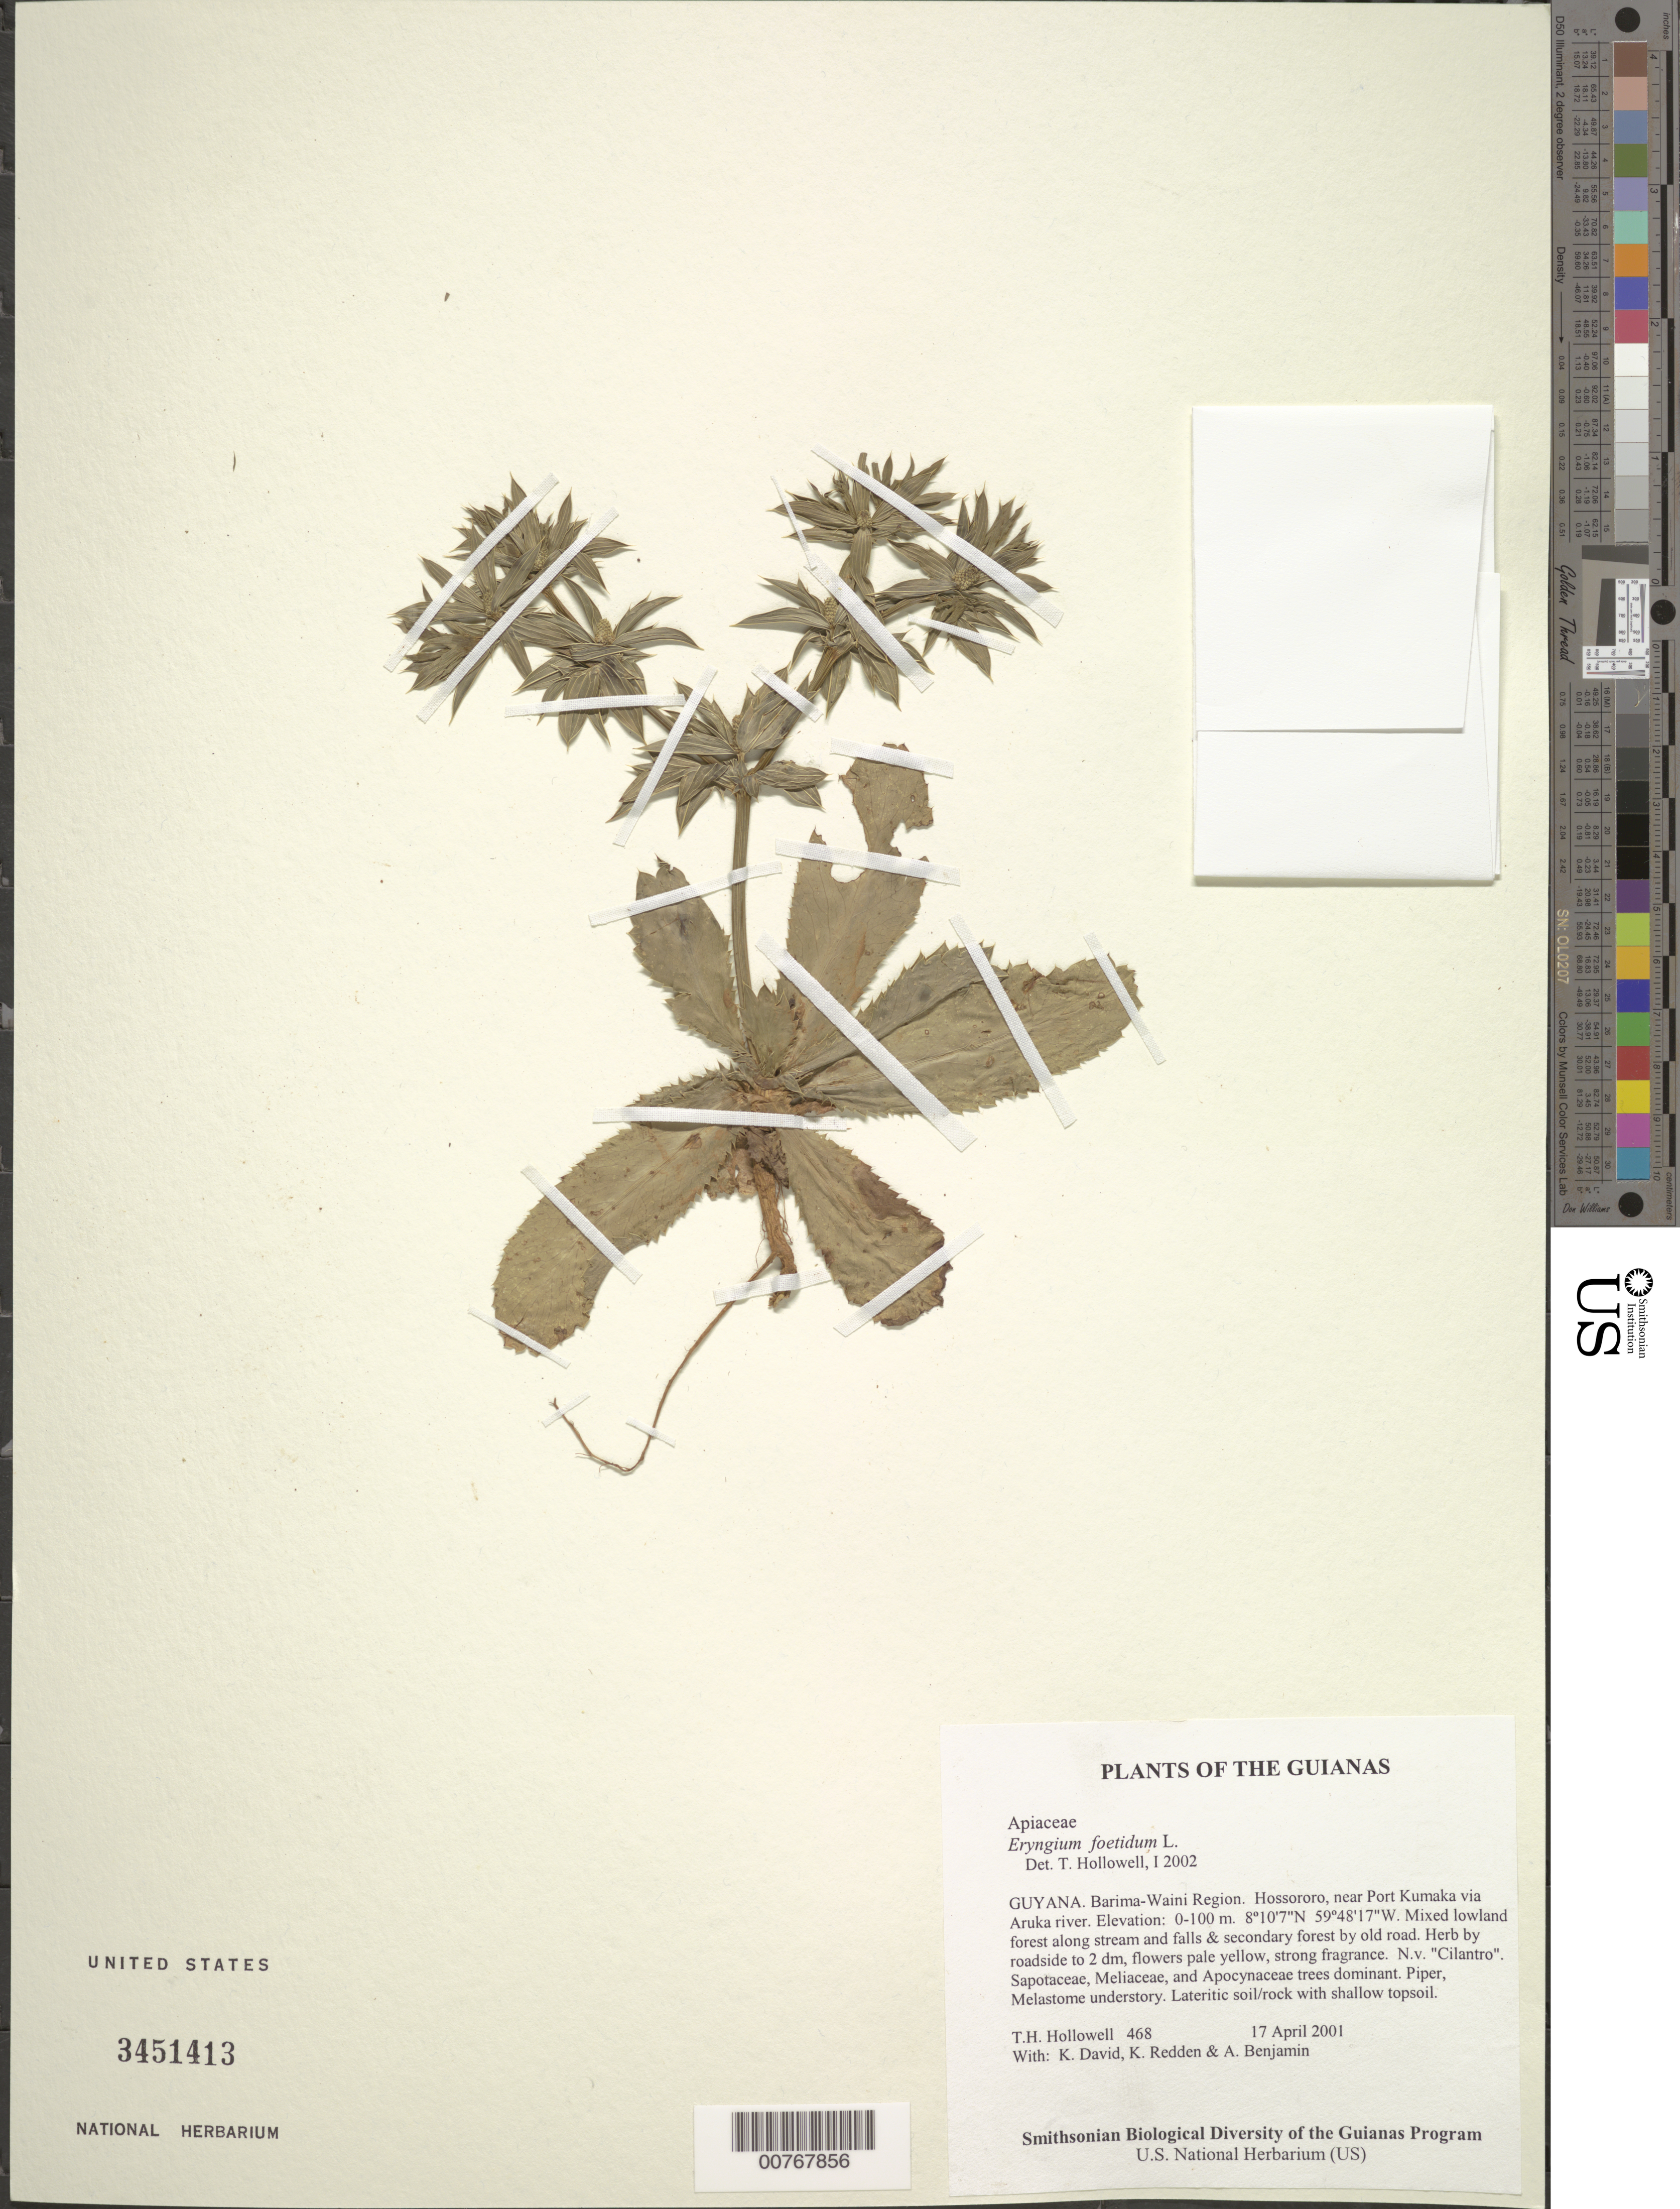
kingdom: Plantae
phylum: Tracheophyta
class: Magnoliopsida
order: Apiales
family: Apiaceae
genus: Eryngium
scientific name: Eryngium foetidum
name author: L.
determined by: Hollowell, T. H., (BOT), Smithsonian Institution - National Museum of Natural History (UNITED STATES)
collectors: T. Hollowell, K. David, K. M. Redden & A. Benjamin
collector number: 468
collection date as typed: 17 April 2001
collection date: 2001-04-17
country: Guyana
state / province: Barima-Waini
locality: Hossororo, near Port Kumaka via Aruka river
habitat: Mixed lowland forest along stream and falls & secondary forest by old road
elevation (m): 0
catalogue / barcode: US 3451413